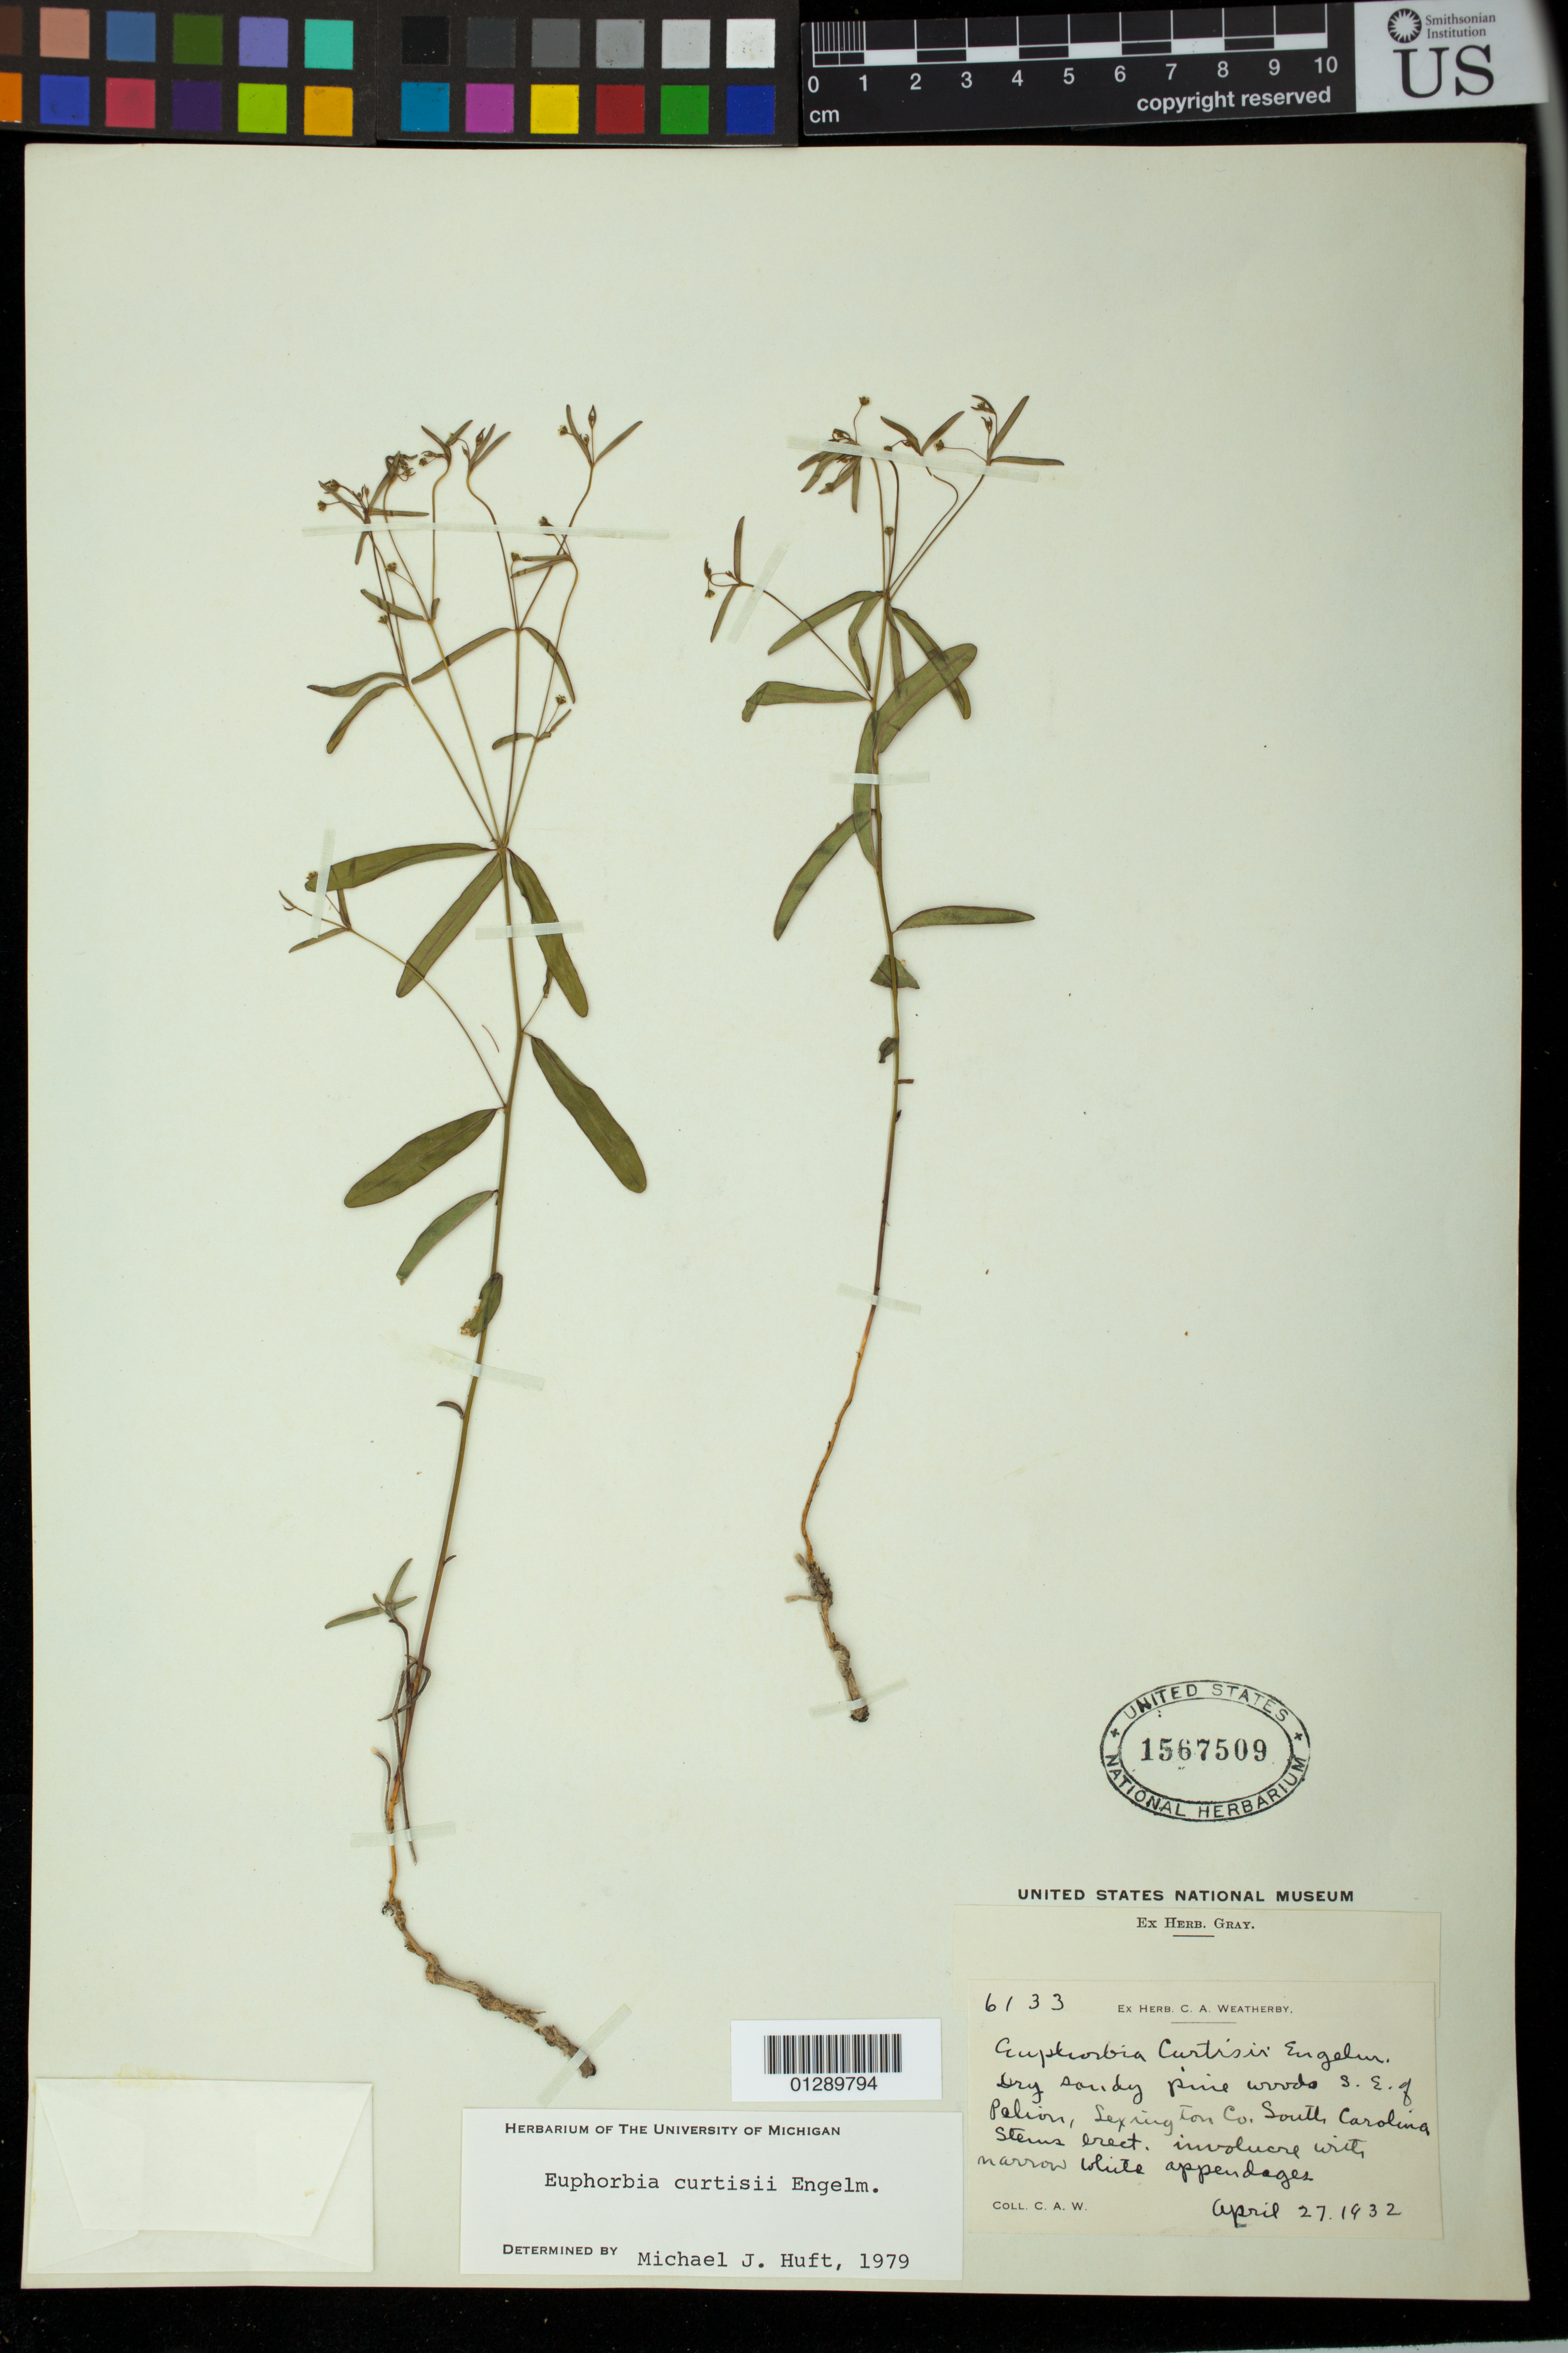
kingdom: Plantae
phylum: Tracheophyta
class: Magnoliopsida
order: Malpighiales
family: Euphorbiaceae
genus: Euphorbia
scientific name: Euphorbia curtisii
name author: Engelm.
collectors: C. A. Weatherby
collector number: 6133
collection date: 1932-04-27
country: United States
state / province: South Carolina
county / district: Lexington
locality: S.E. of Pelion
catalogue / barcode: US 1567509